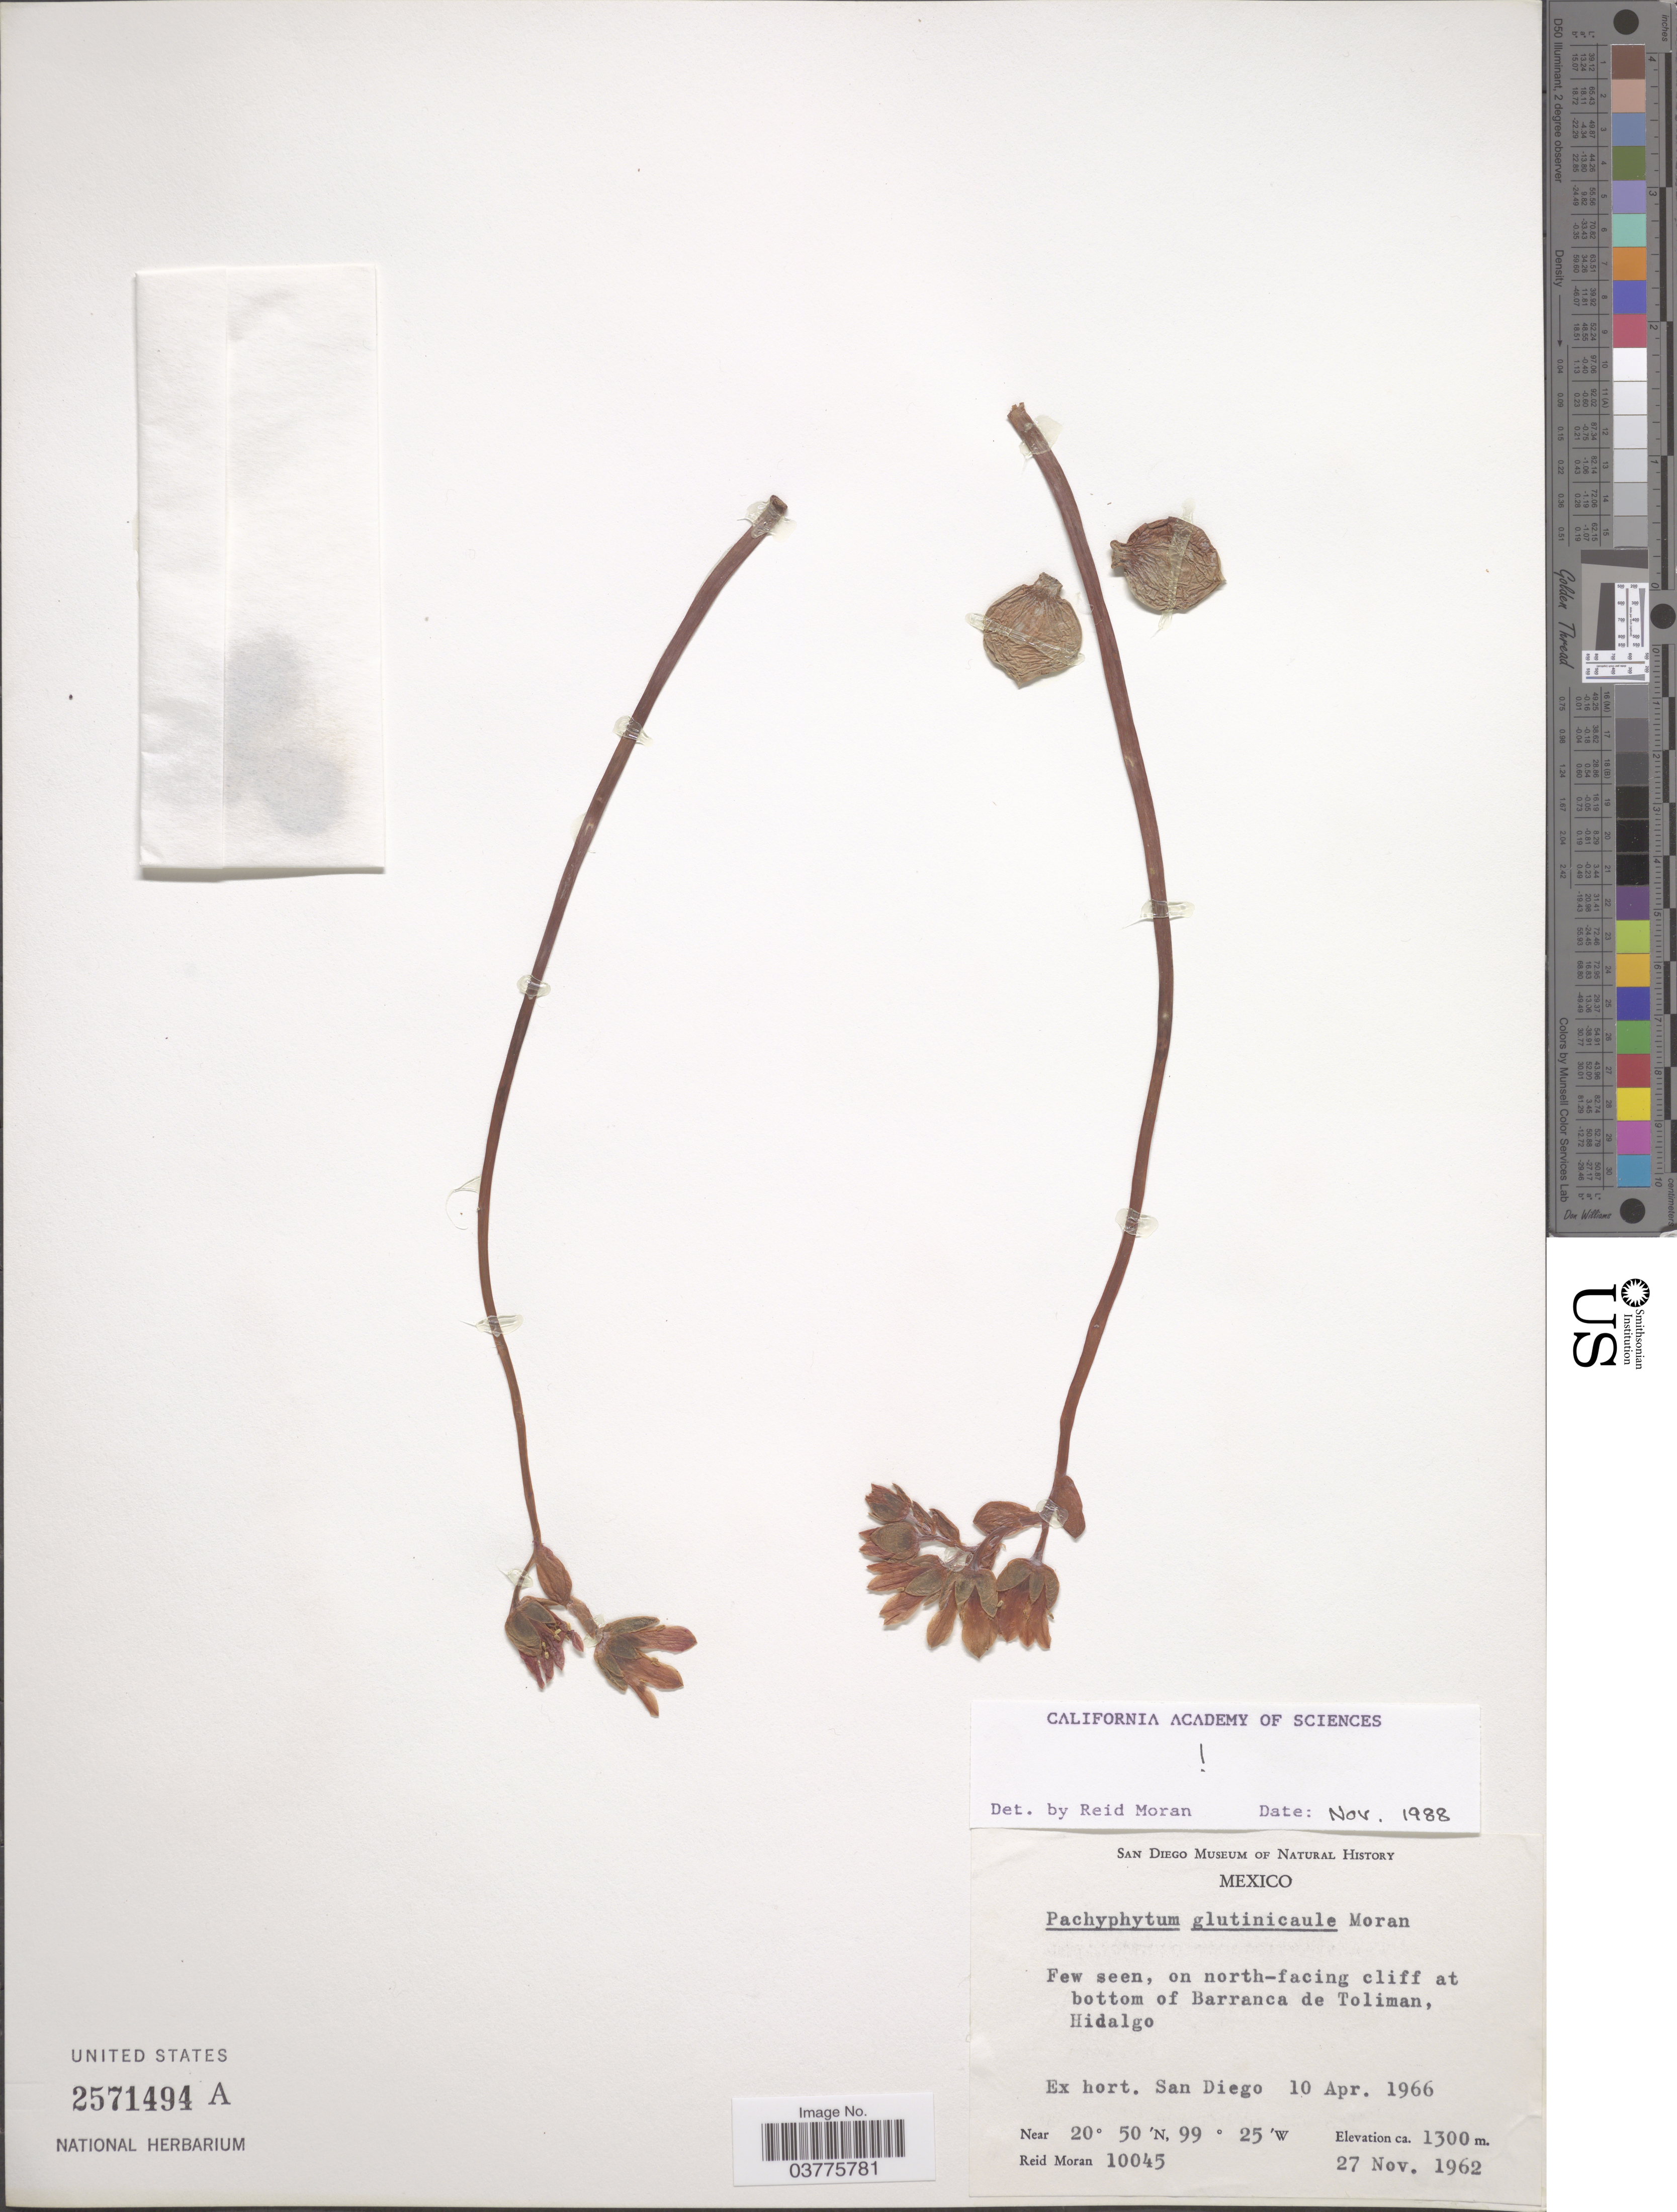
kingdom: Plantae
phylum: Tracheophyta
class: Magnoliopsida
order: Saxifragales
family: Crassulaceae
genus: Pachyphytum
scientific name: Pachyphytum glutinicaule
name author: Moran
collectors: R. Moran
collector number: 10045?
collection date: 1966-04-10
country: United States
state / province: California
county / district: San Diego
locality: Ex hort. San Diego.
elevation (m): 1300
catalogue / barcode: US 2571494A